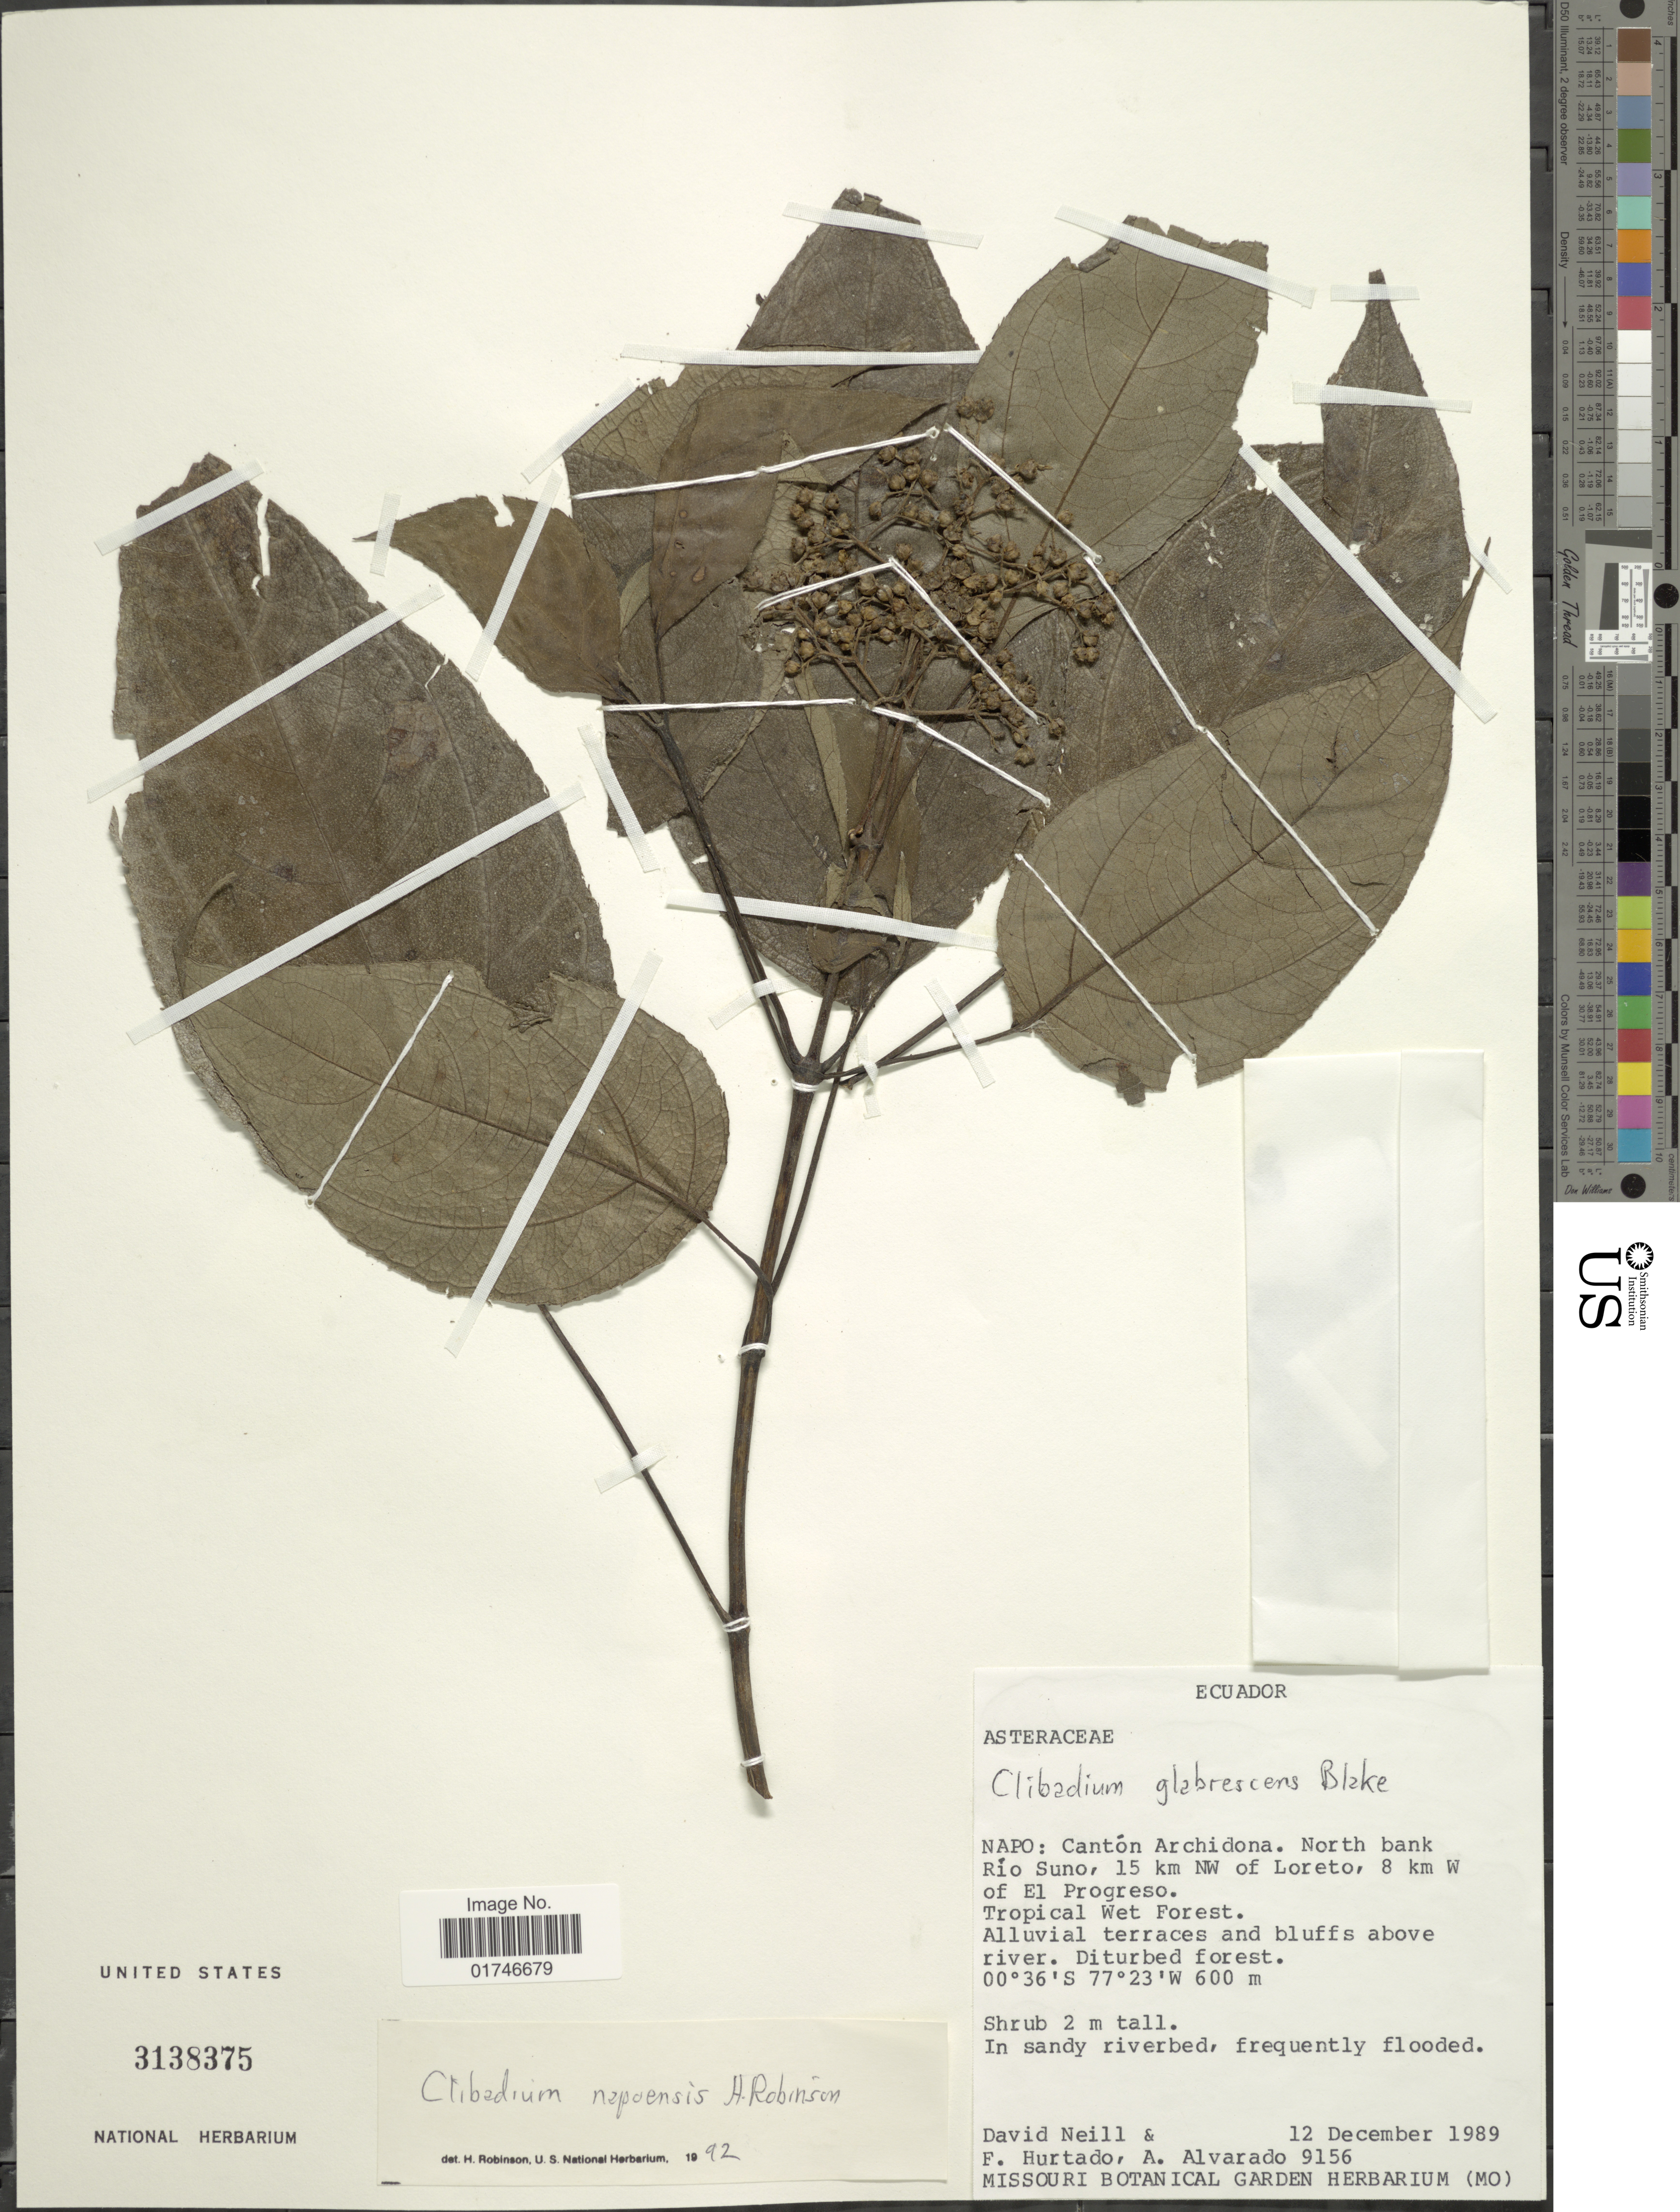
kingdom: Plantae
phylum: Tracheophyta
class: Magnoliopsida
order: Asterales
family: Asteraceae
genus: Clibadium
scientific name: Clibadium napoense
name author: H. Rob.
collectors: D. Neill, F. Hurtado & A. Alvarado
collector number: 9156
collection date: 1989-12-12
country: Ecuador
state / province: Napo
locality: Napo: Cantón Archidona. North bank Río Suno, 15 km NW of Loreto, 8 km W of El Progreso. Tropical Wet Forest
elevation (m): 600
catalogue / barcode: US 3138375